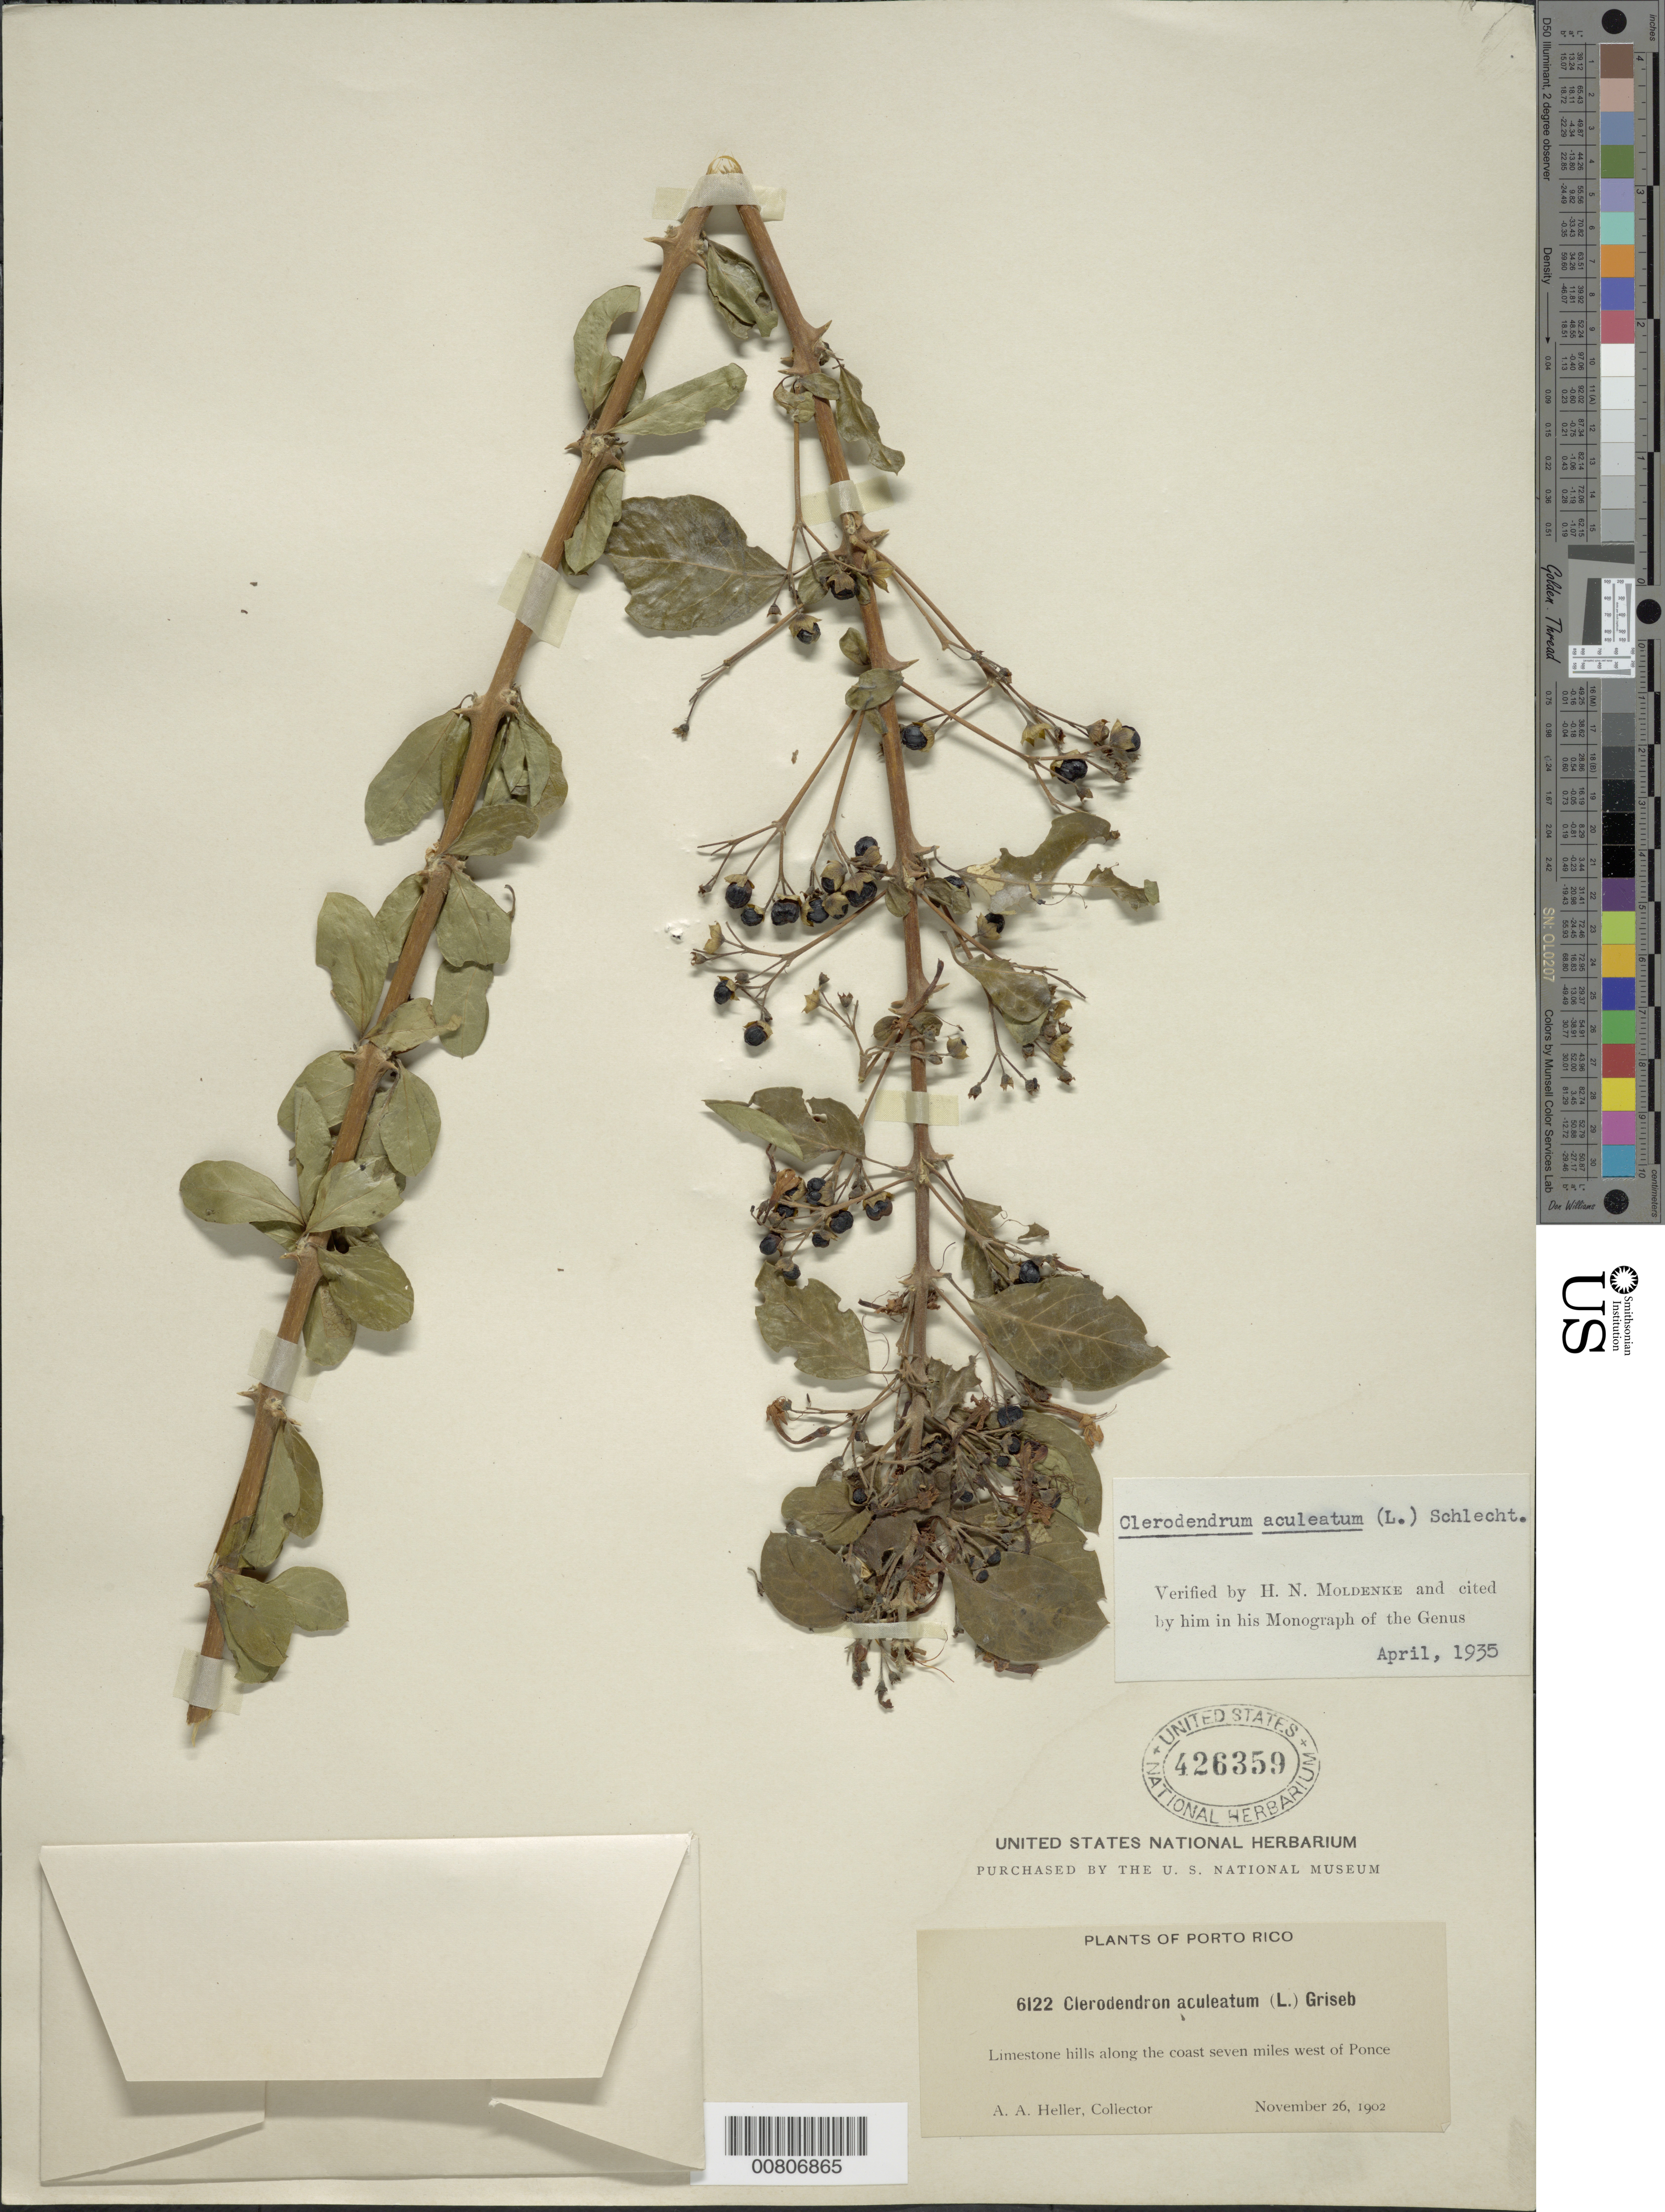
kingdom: Plantae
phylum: Tracheophyta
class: Magnoliopsida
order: Lamiales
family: Lamiaceae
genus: Clerodendrum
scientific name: Clerodendrum aculeatum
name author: (L.) Schltdl.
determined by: Moldenke, H. N.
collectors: A. A. Heller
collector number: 6122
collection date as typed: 26 Nov 1902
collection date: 1902-11-26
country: Puerto Rico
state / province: Ponce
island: Puerto Rico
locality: Ponce, 7 miles W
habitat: Limestone hills along coast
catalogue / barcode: US 426359